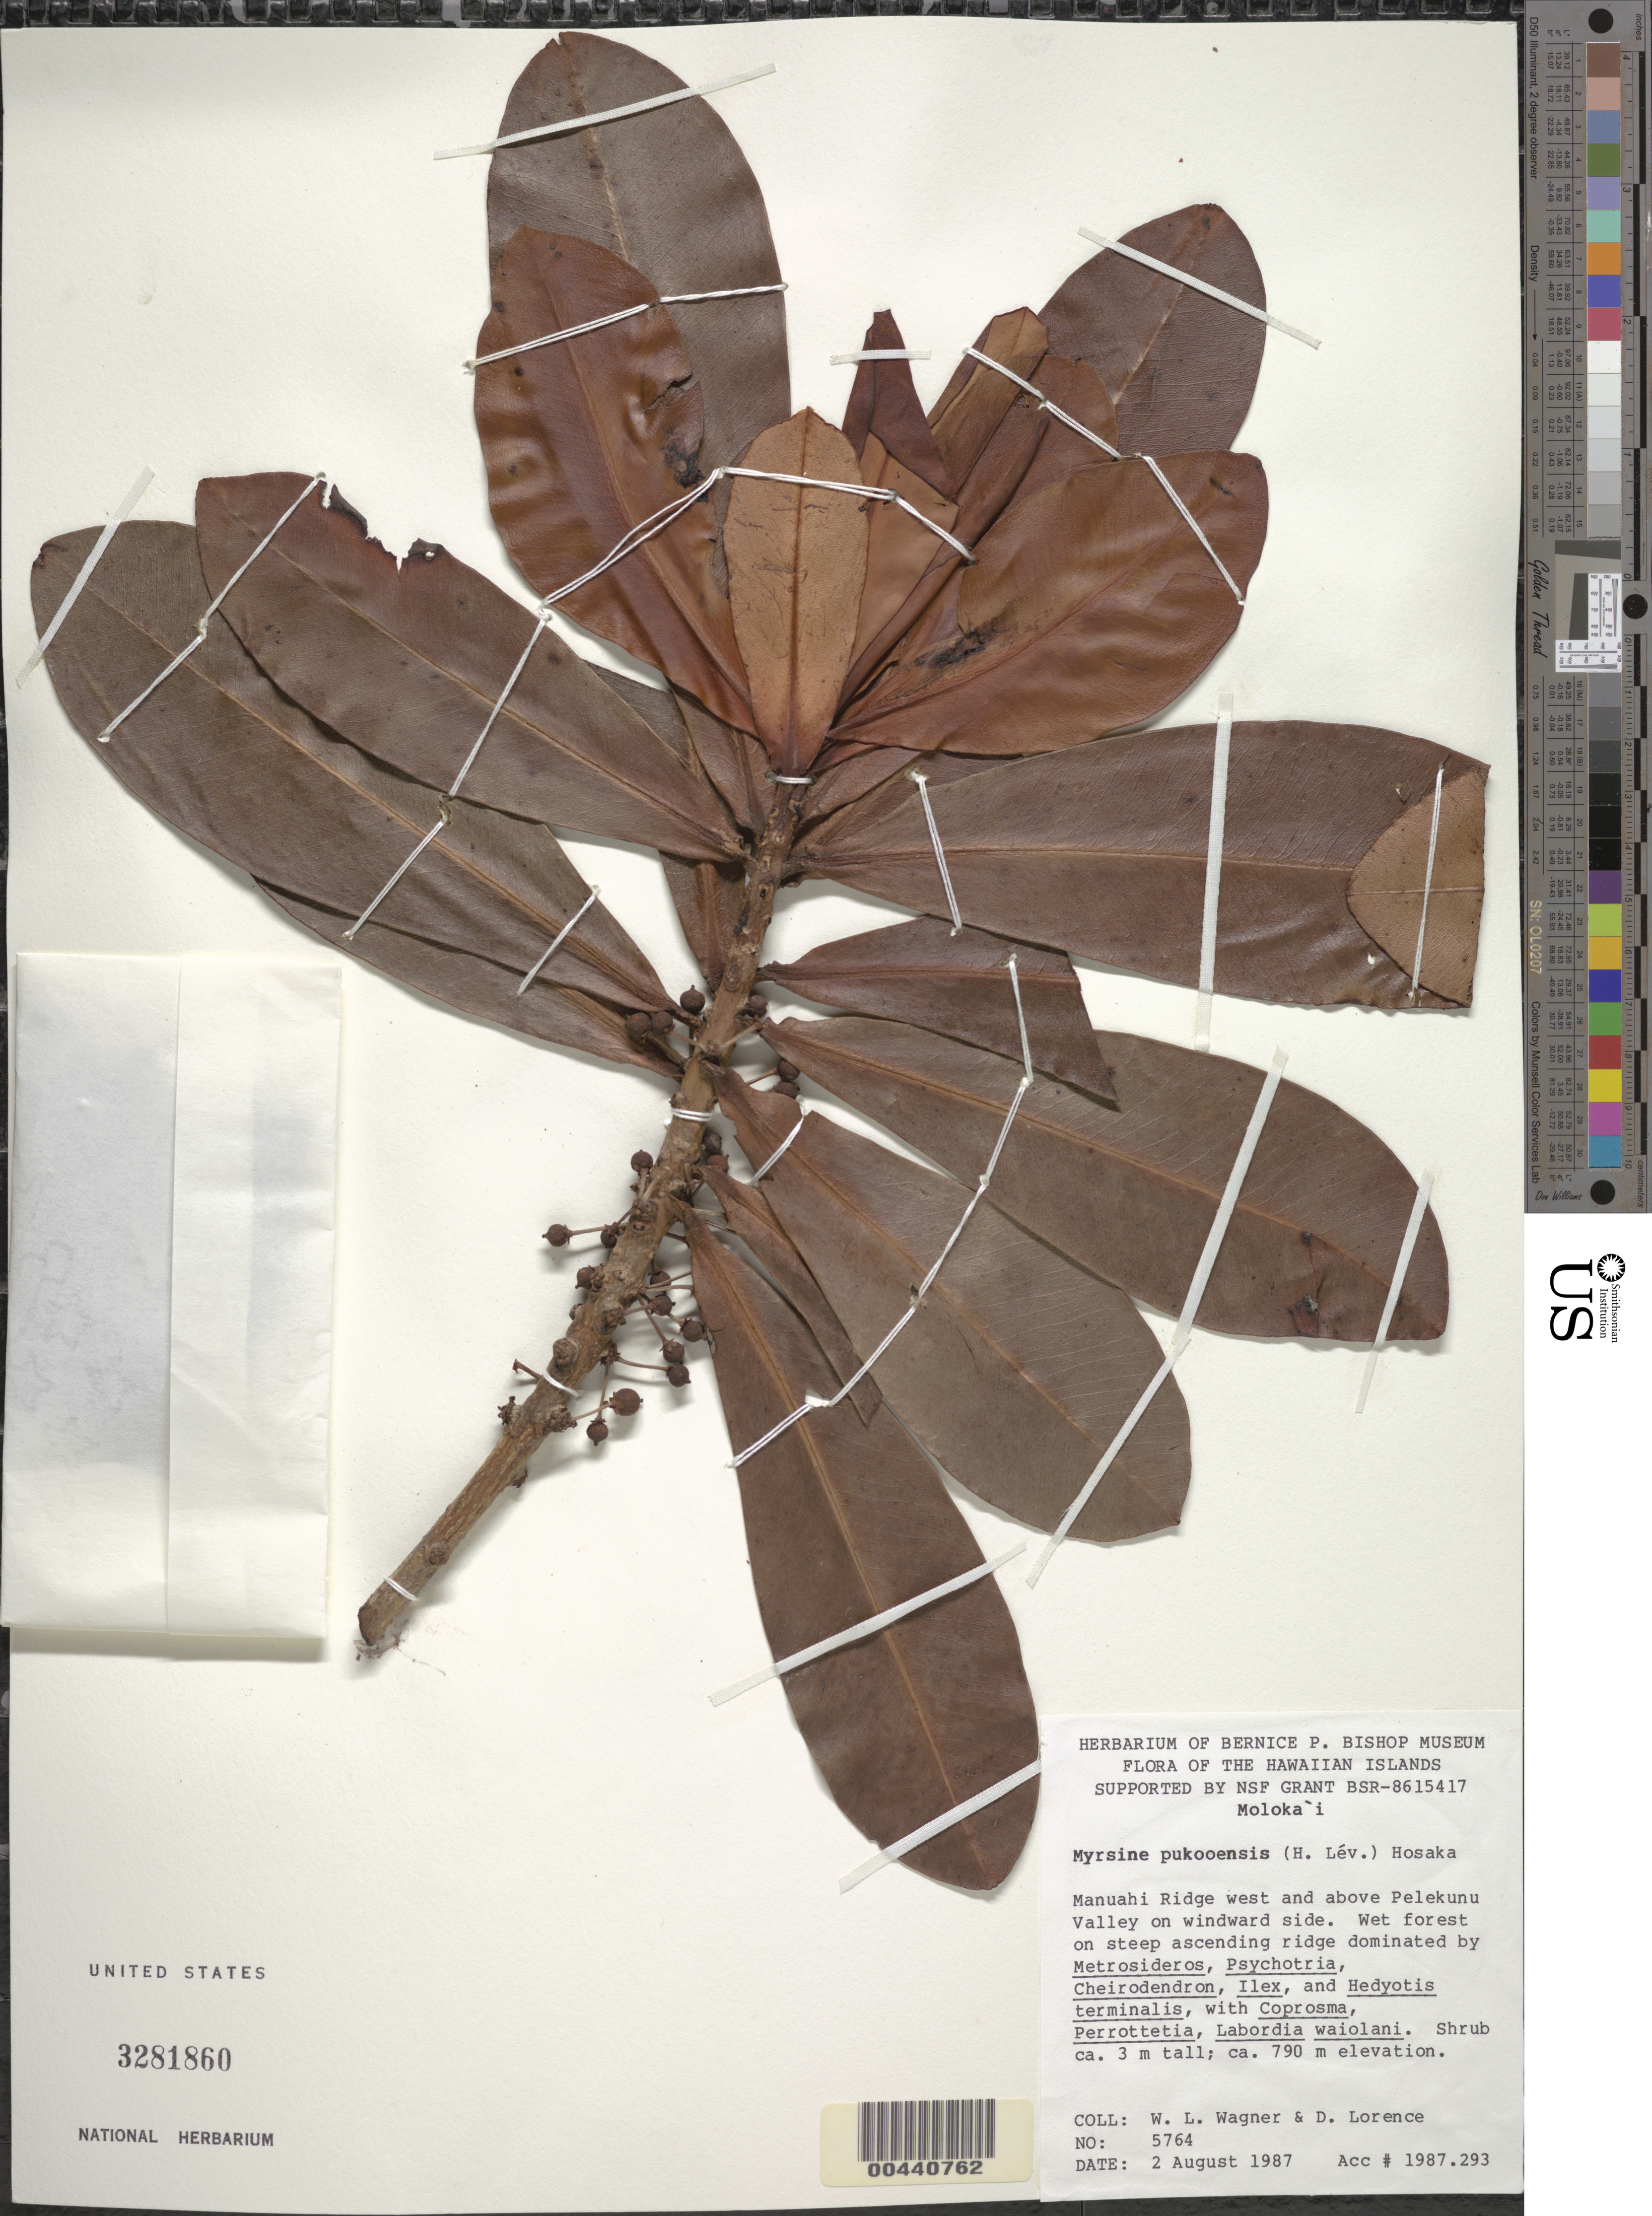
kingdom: Plantae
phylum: Tracheophyta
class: Magnoliopsida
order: Ericales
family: Primulaceae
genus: Myrsine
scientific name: Myrsine pukooensis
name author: (H. Lév.) Hosaka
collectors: W. L. Wagner & D. Lorence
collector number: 5764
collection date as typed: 2 Aug 1987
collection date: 1987-08-02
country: United States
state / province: Hawaii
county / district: Maui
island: Moloka'i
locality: Manuahi Ridge W and above Pelekunu Valley on windward side.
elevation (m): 790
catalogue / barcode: US 3281860